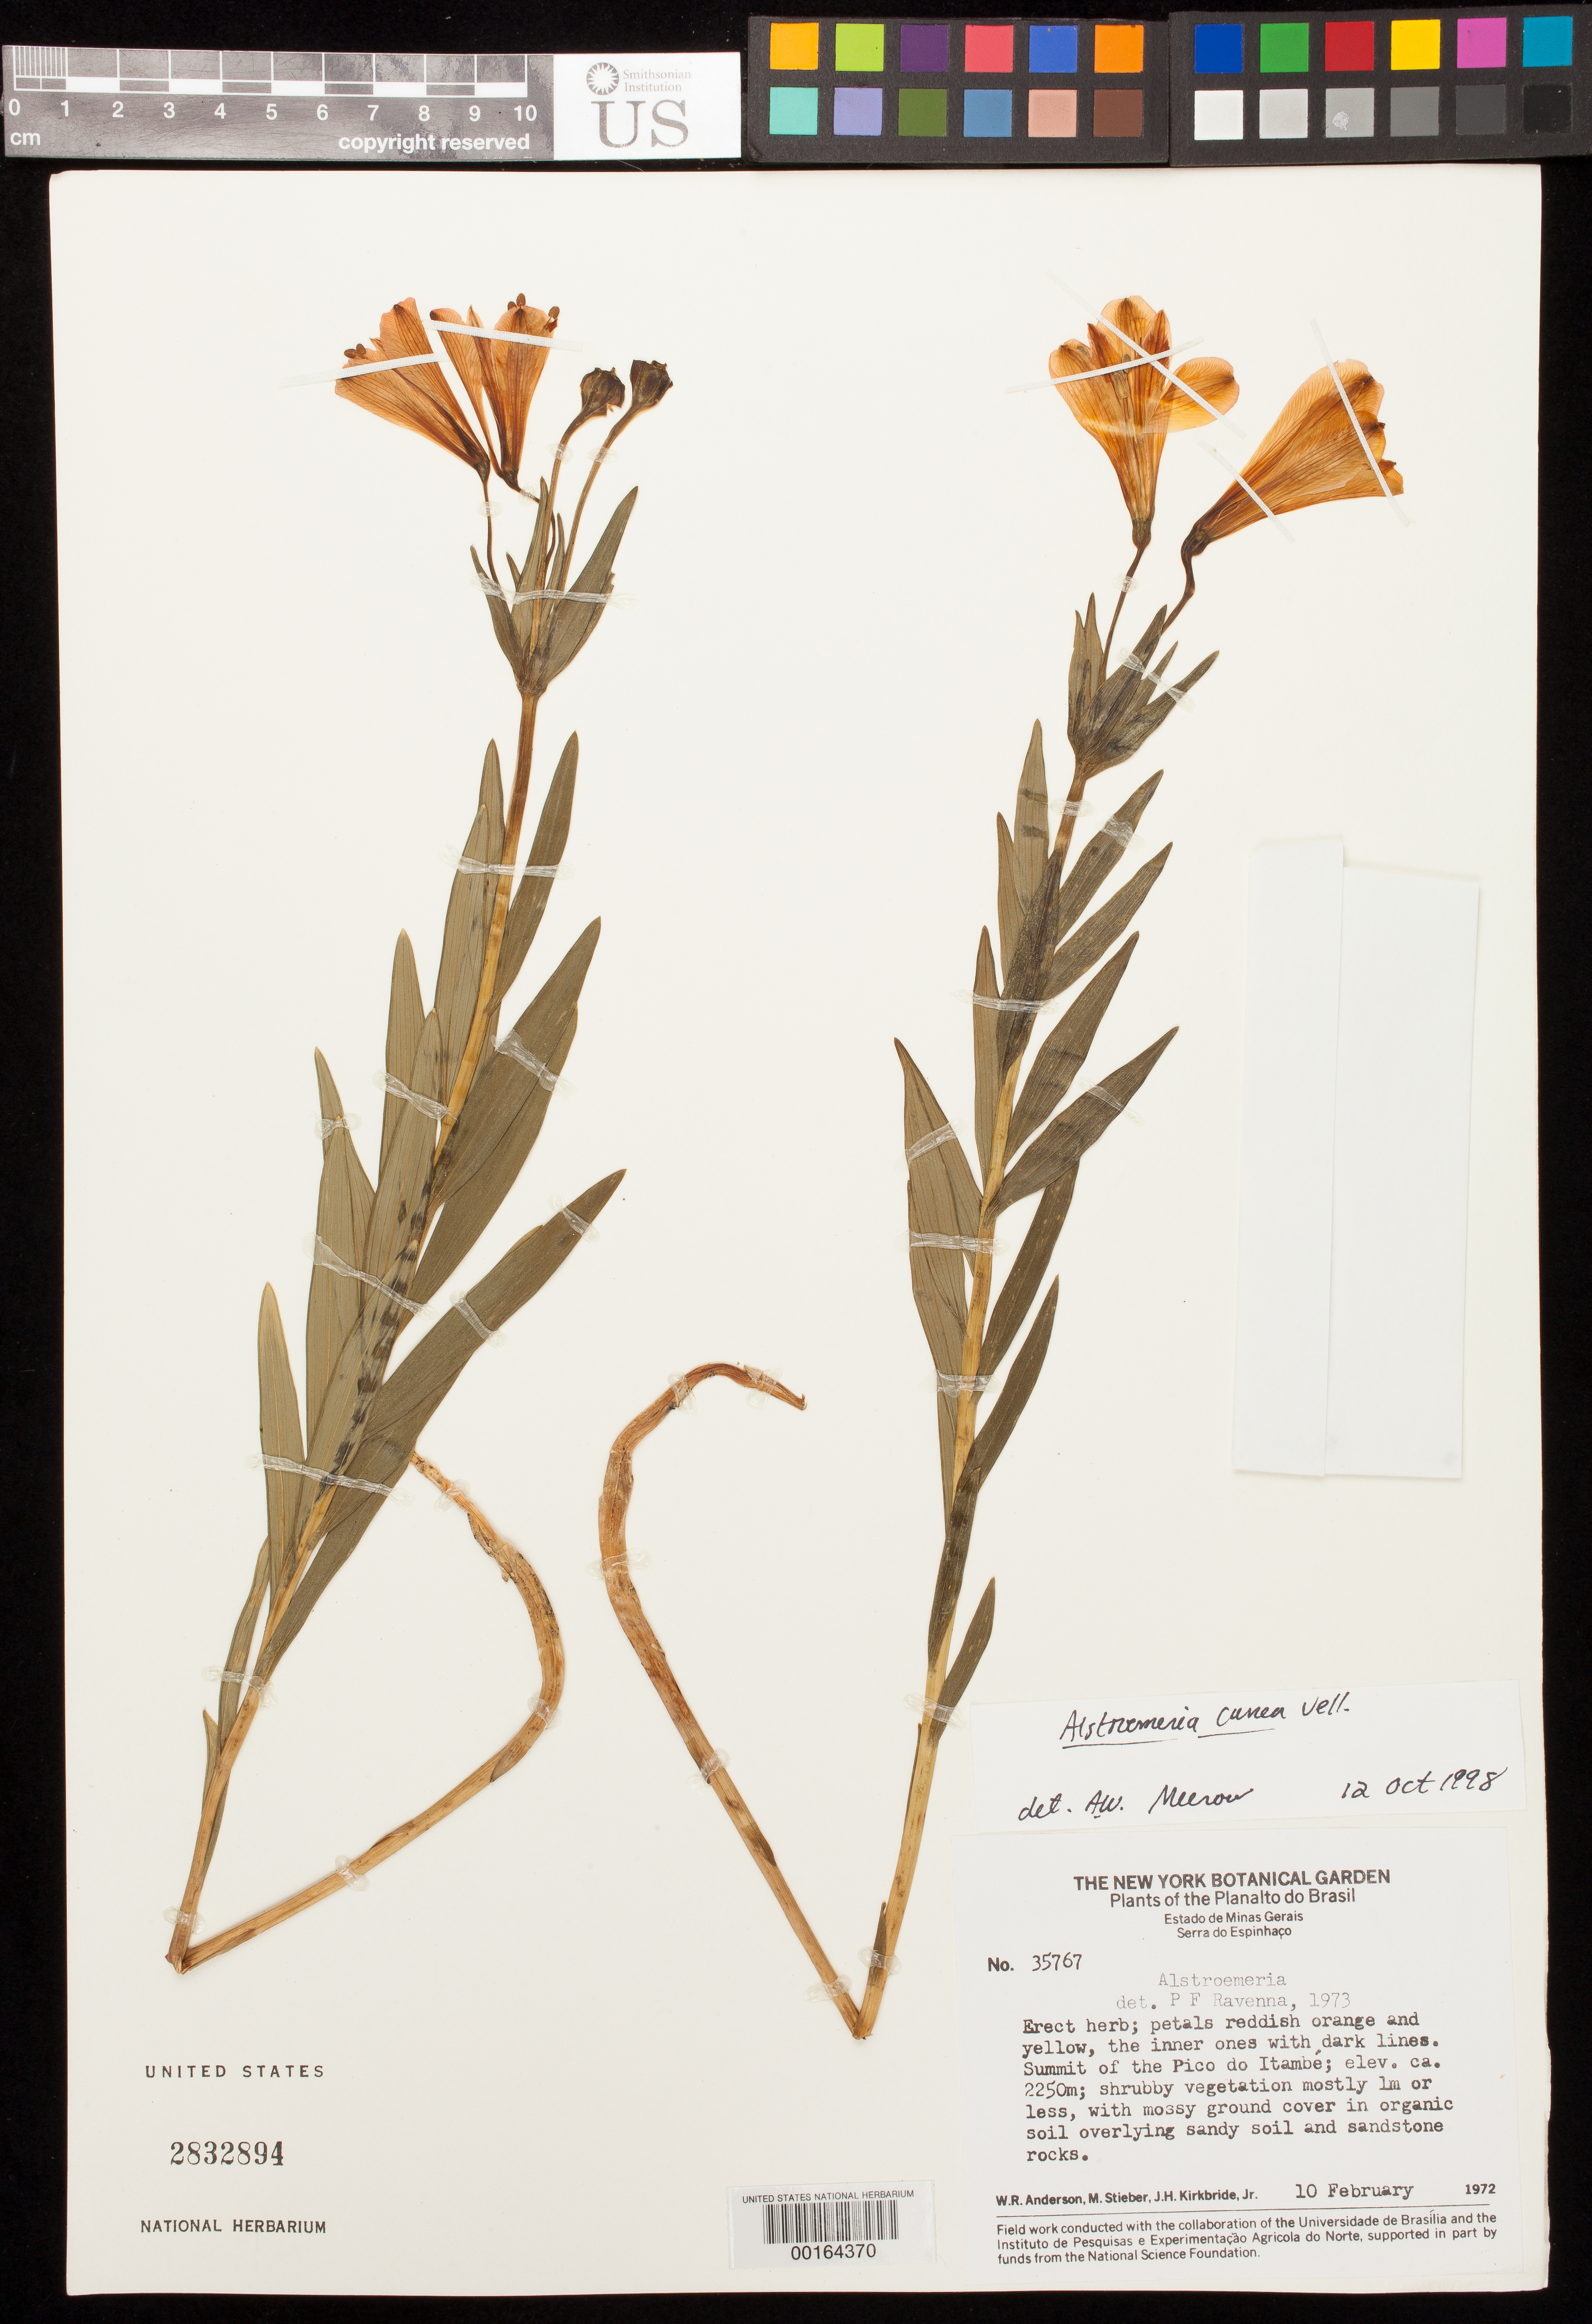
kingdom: Plantae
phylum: Tracheophyta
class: Liliopsida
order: Liliales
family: Alstroemeriaceae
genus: Alstroemeria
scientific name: Alstroemeria cunha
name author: Vell.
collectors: W. R. Anderson, M. T. Stieber & W. R. Kirkbride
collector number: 35767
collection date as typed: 10 Feb 1972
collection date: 1972-02-10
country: Brazil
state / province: Minas Gerais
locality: Summit of the pico do itambe; serra do espinhaco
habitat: Organic soil overlying sandy soil and sandstone rocks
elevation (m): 2250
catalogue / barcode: US 2832894